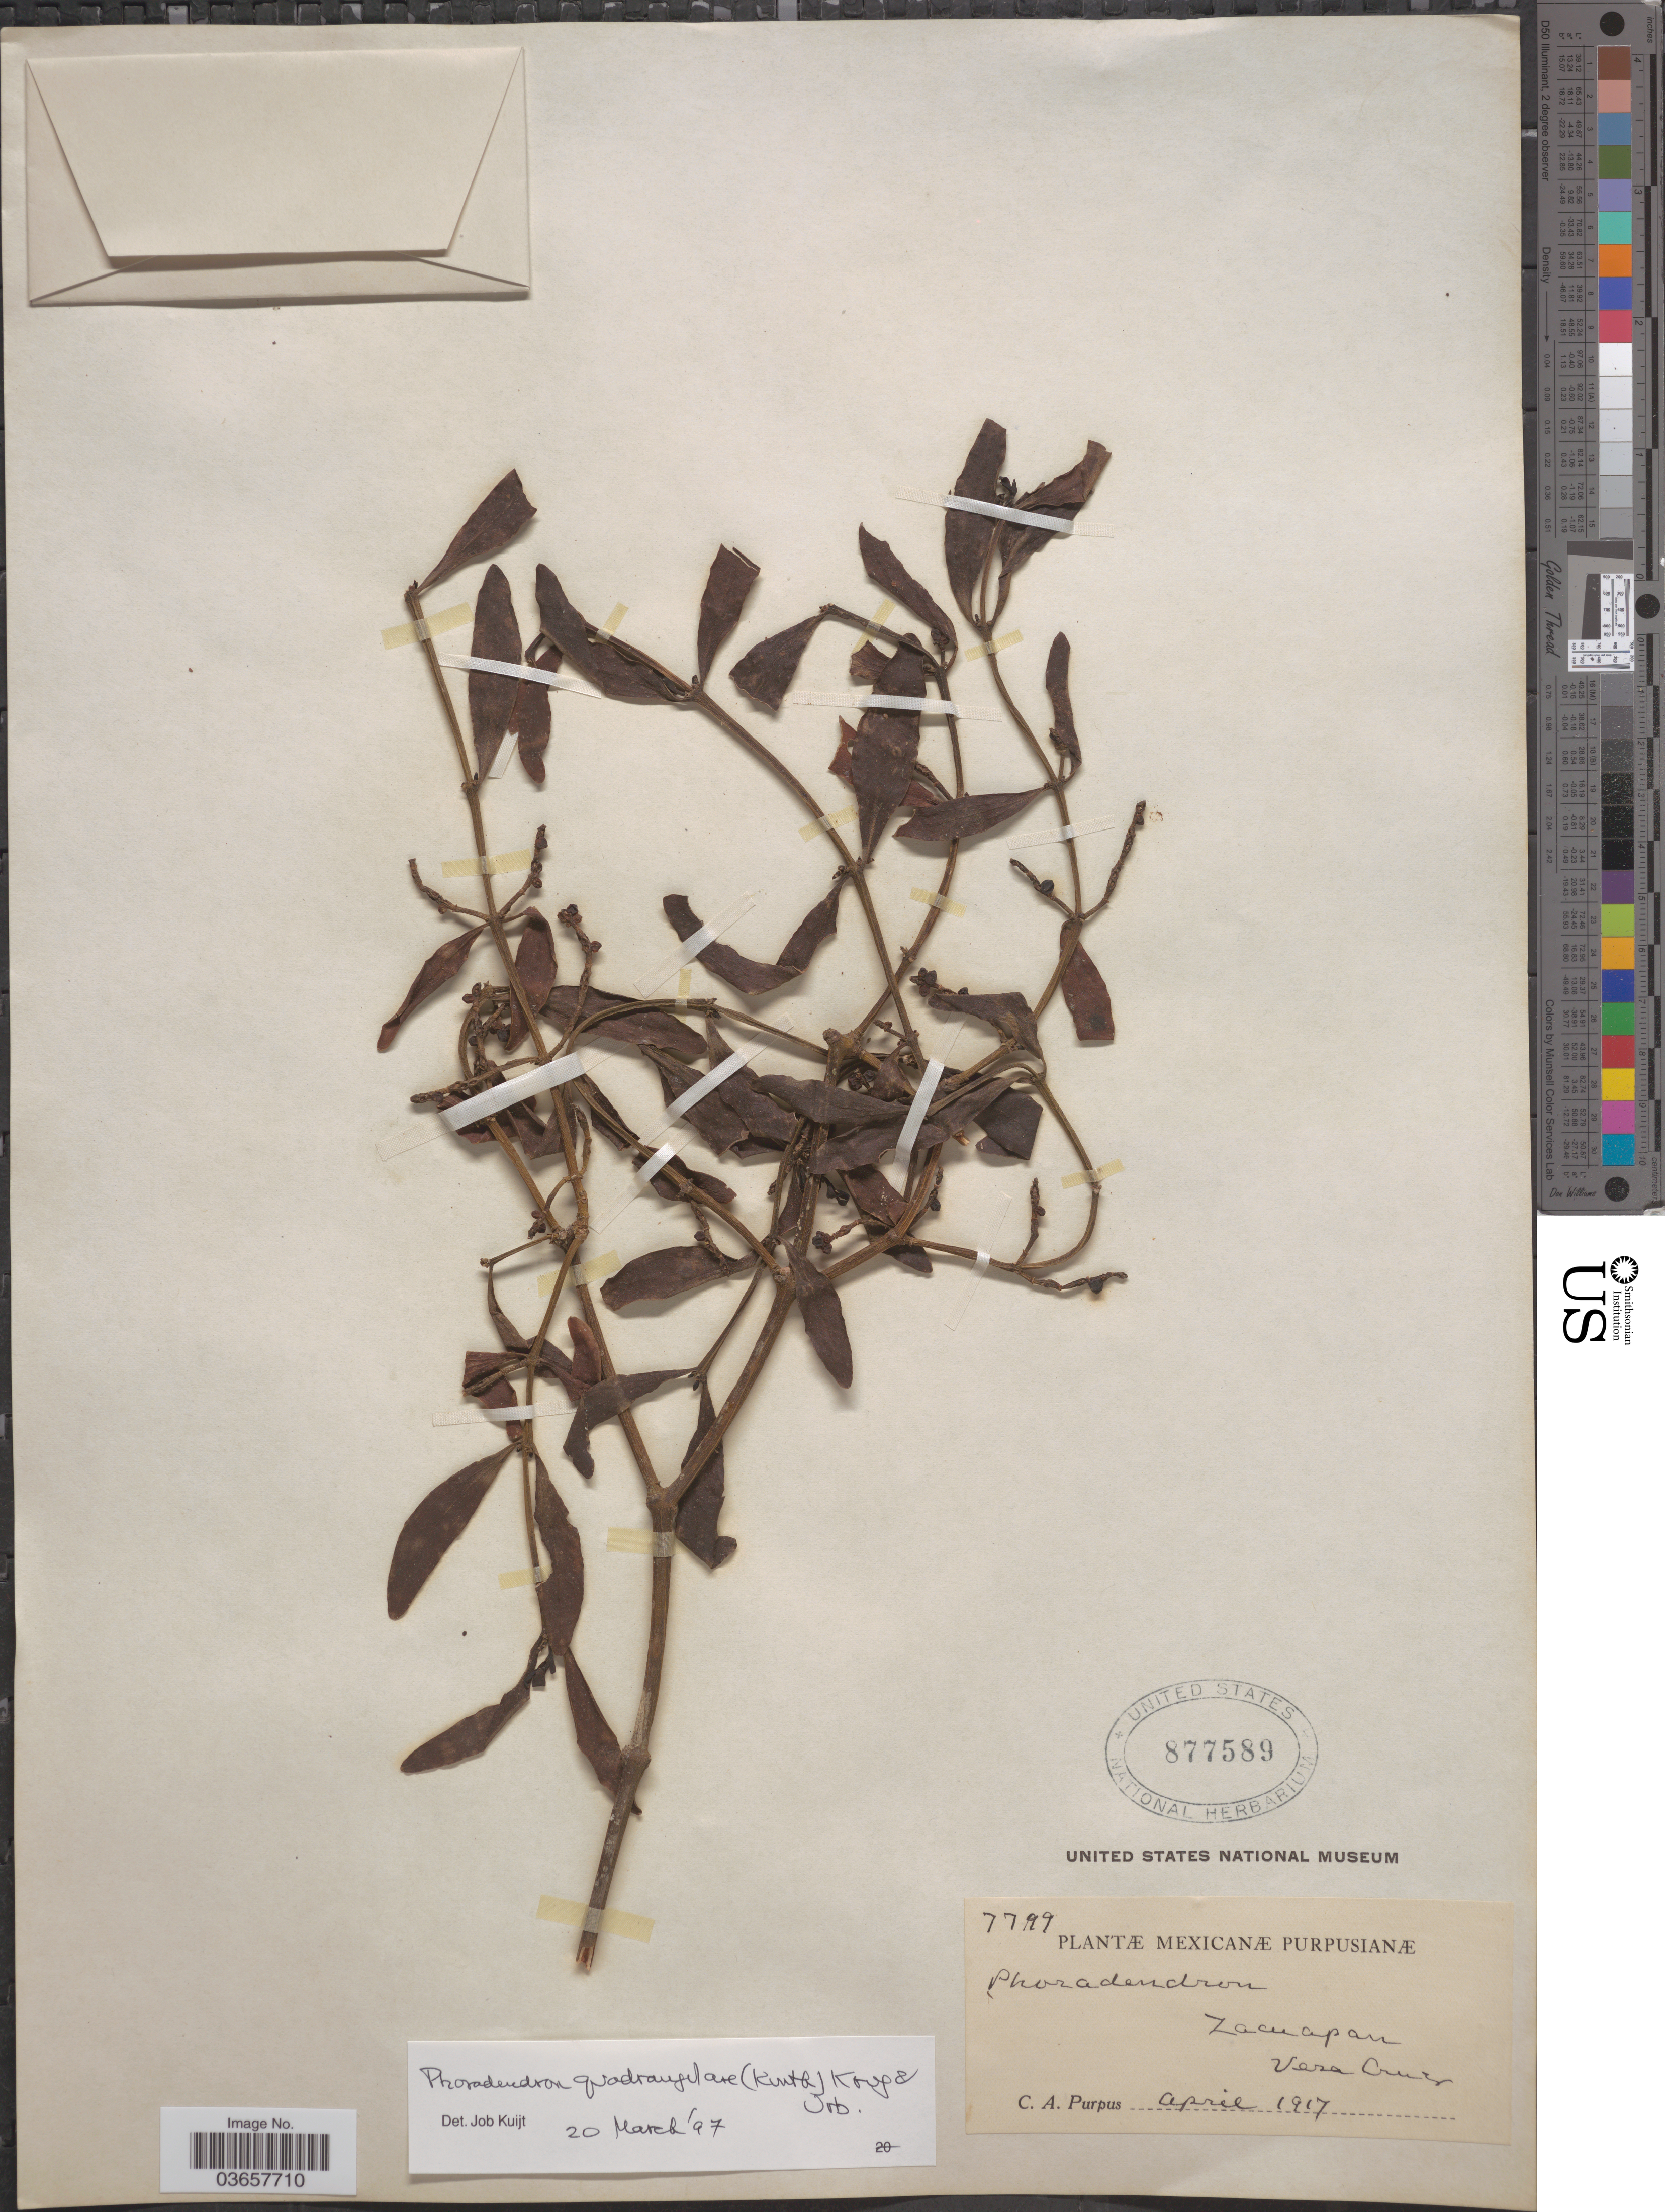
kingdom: Plantae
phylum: Tracheophyta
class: Magnoliopsida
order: Santalales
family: Viscaceae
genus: Phoradendron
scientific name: Phoradendron quadrangulare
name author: (Kunth) Griseb.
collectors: C. A. Purpus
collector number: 7799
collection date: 1917-04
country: Mexico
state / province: Veracruz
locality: Zacuapan, Vera Cruz.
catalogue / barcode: US 877589